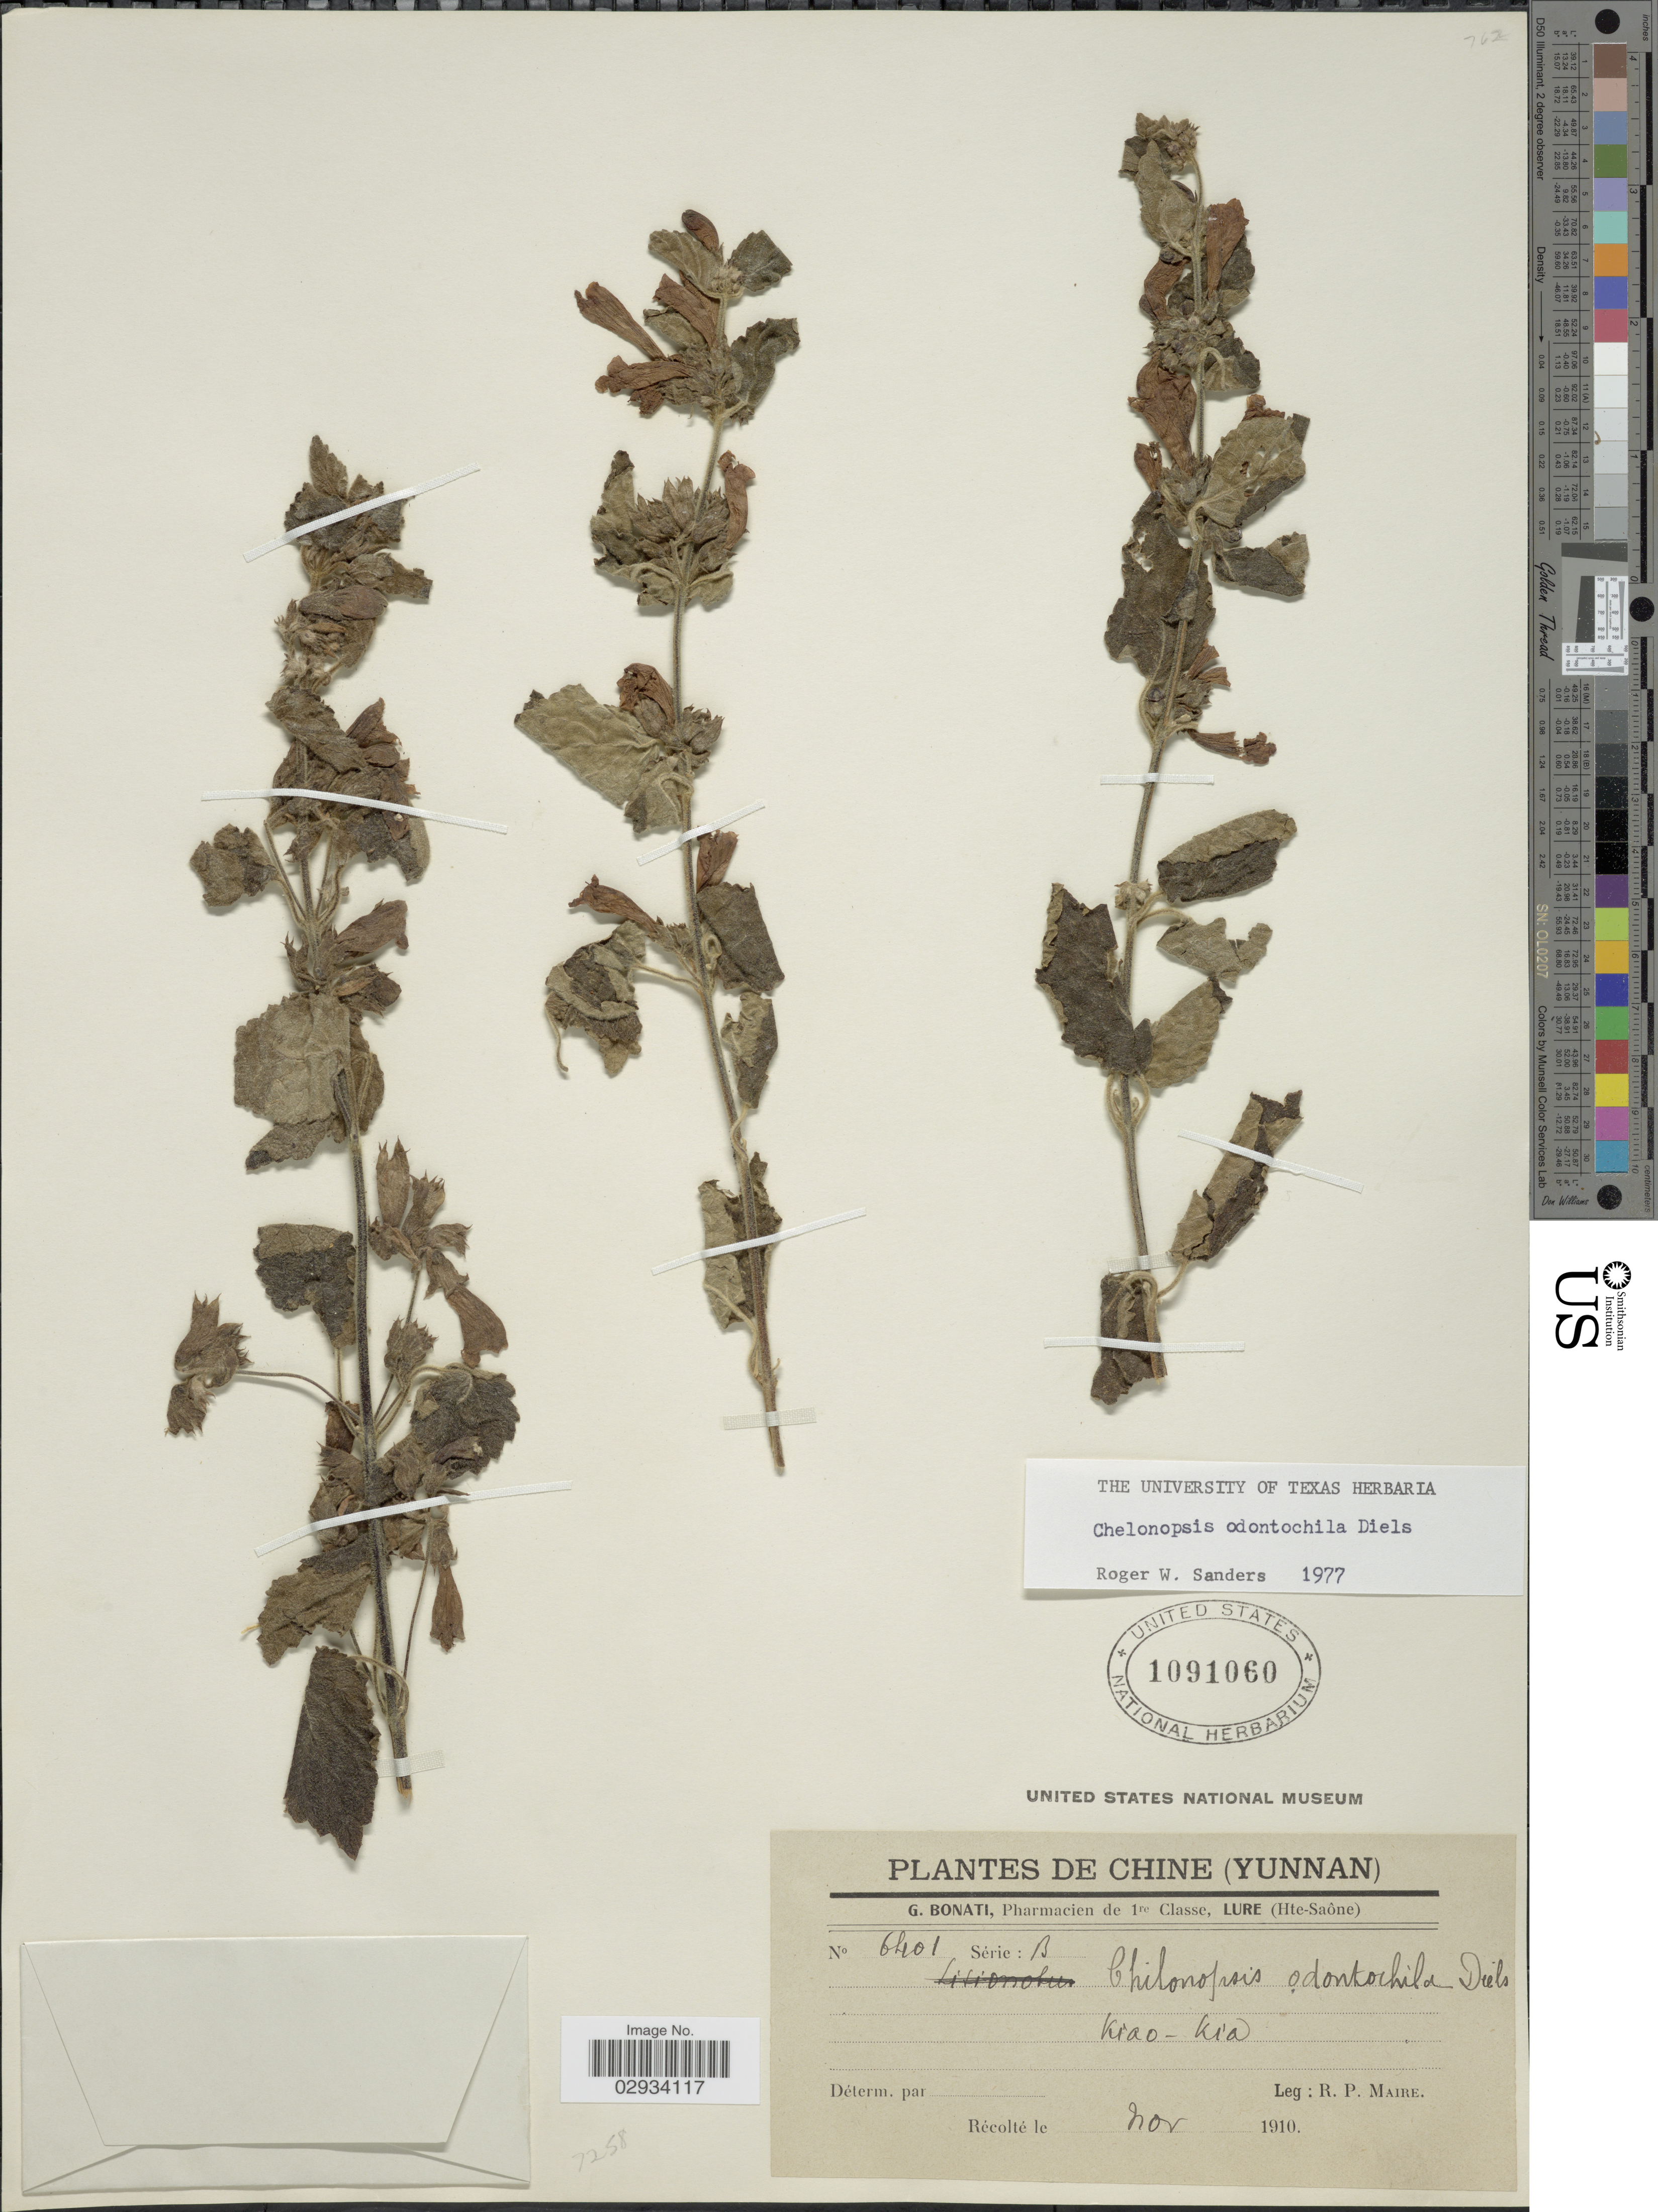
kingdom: Plantae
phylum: Tracheophyta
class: Magnoliopsida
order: Lamiales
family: Lamiaceae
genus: Chelonopsis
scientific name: Chelonopsis odontochila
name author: Diels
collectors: R.-P. Maire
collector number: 6401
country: China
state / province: Yunnan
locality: Kiao-Kia.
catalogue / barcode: US 1091060